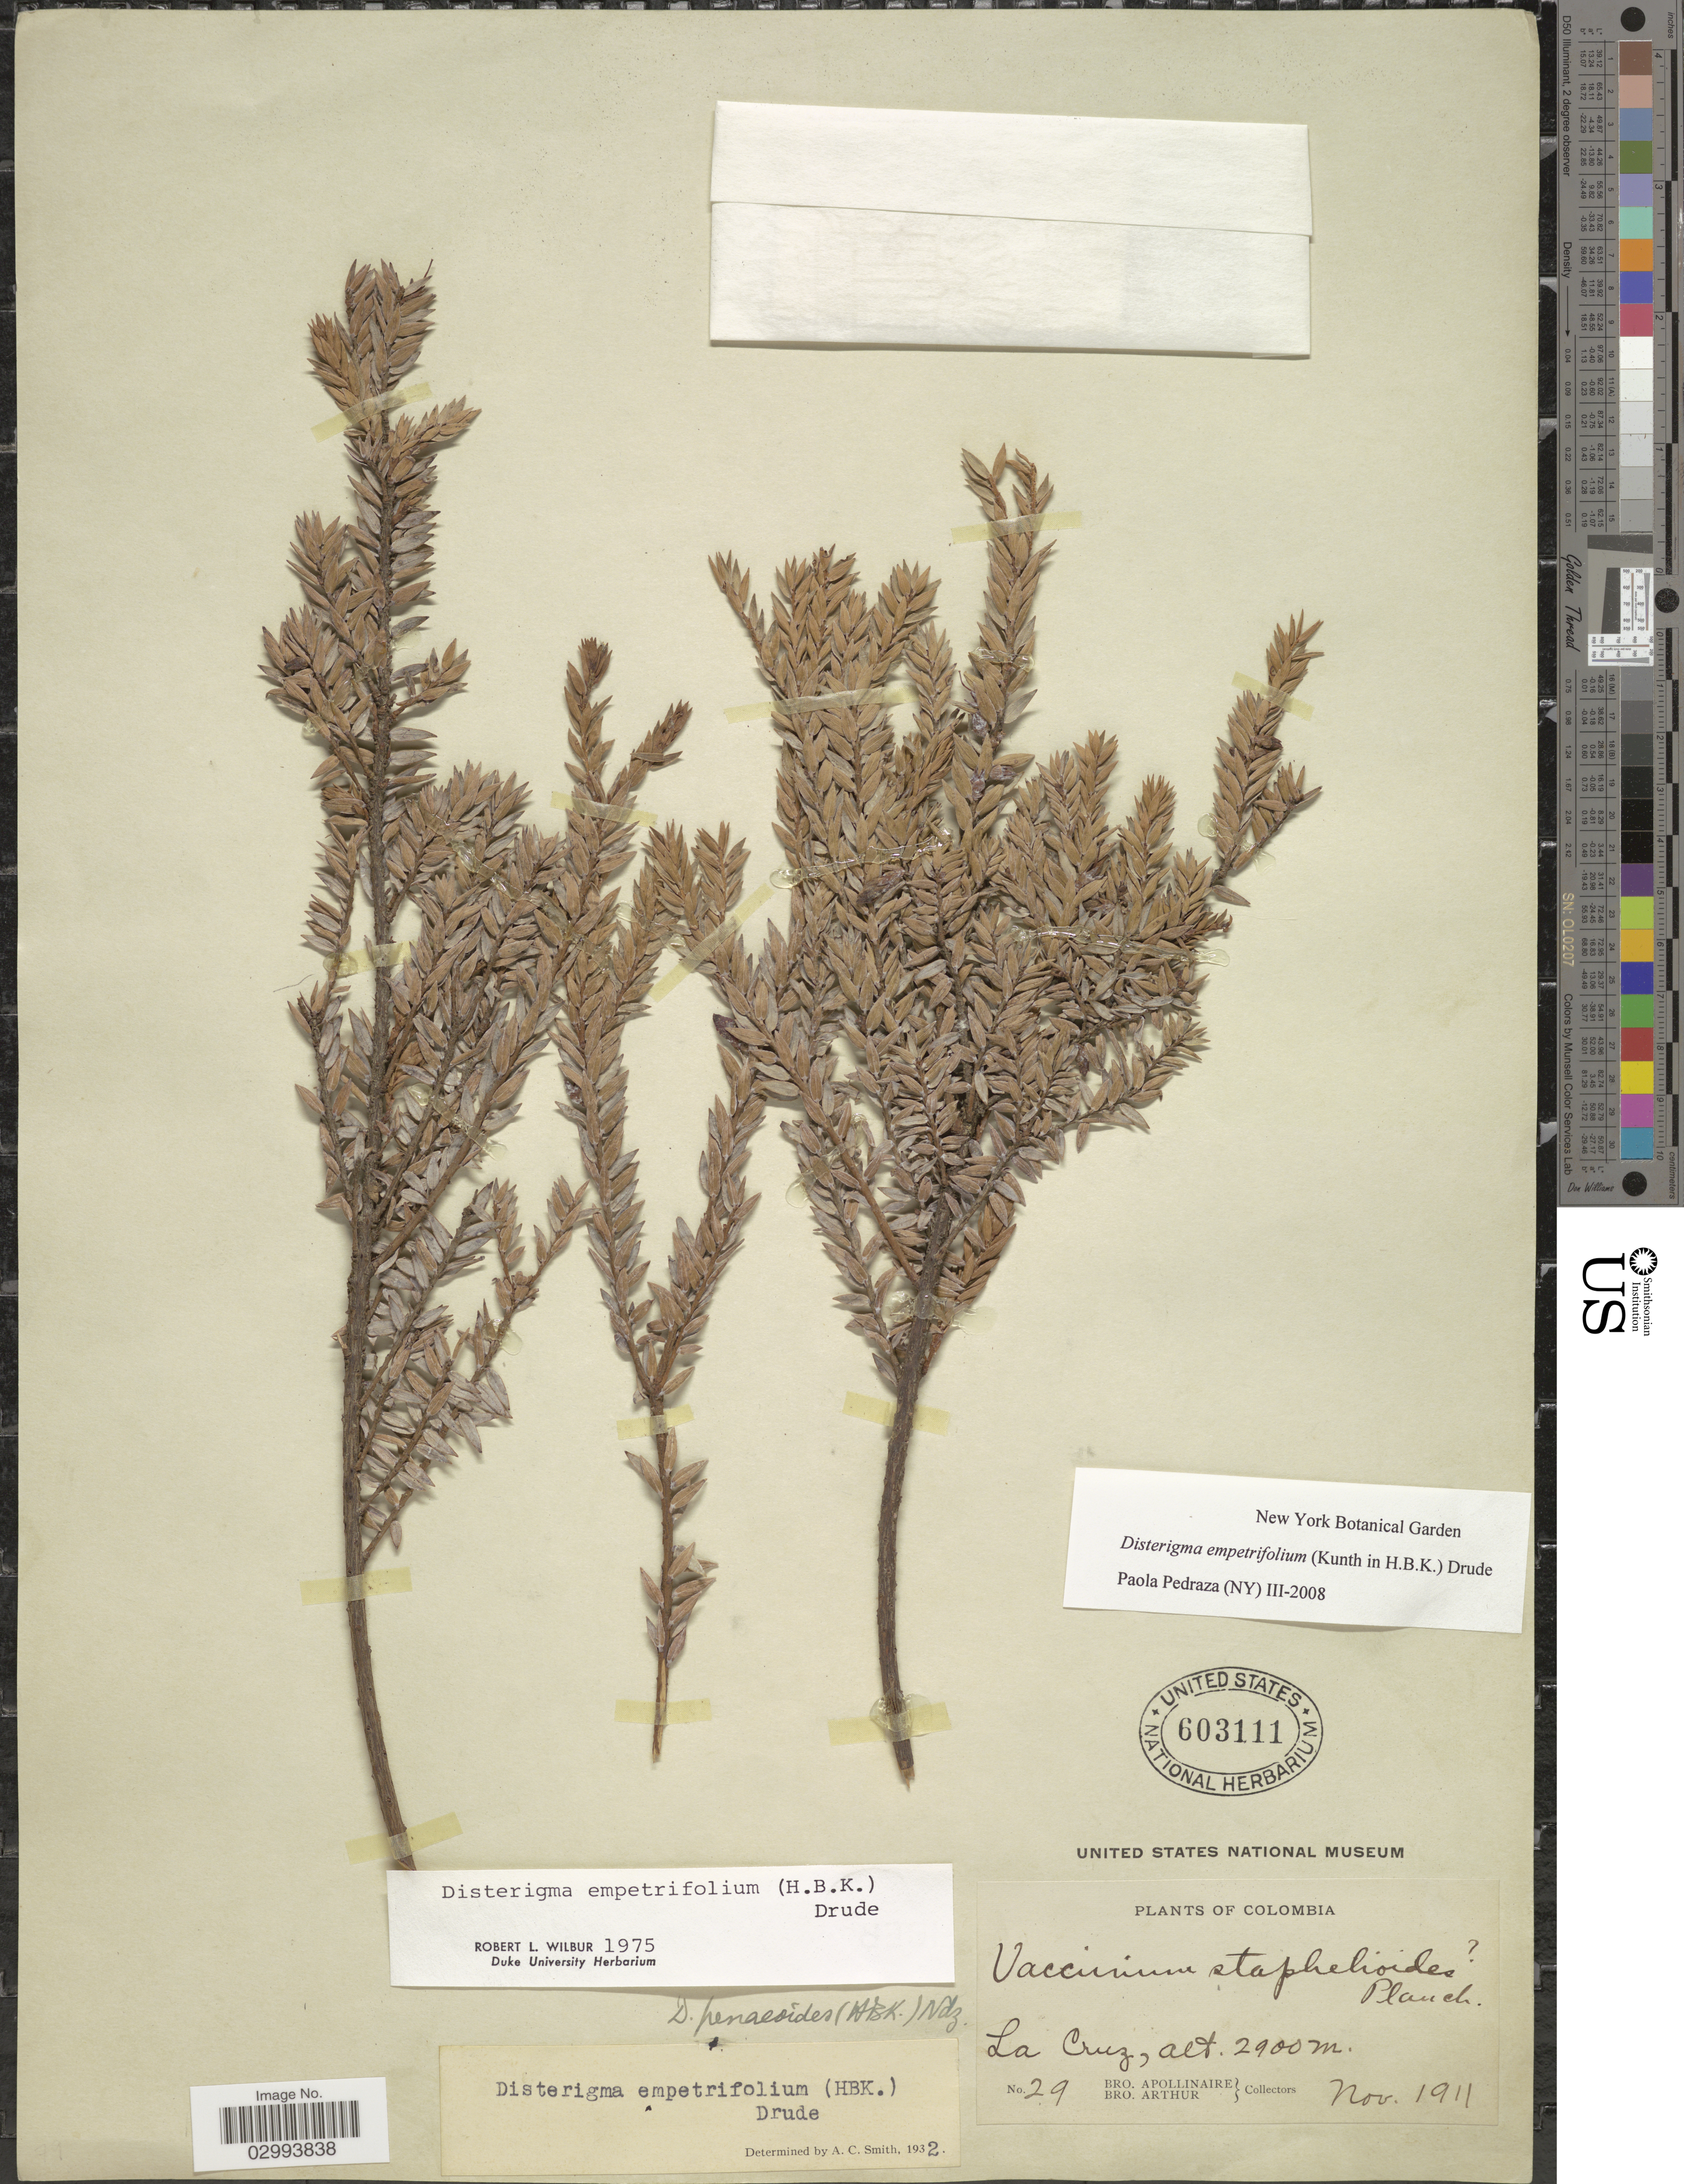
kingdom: Plantae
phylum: Tracheophyta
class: Magnoliopsida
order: Ericales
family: Ericaceae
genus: Disterigma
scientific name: Disterigma empetrifolium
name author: (Kunth) Drude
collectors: Bro. Apollinaire & Bro. Arthur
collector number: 29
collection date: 1911-11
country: Colombia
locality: La Cruz.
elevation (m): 2900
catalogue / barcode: US 603111